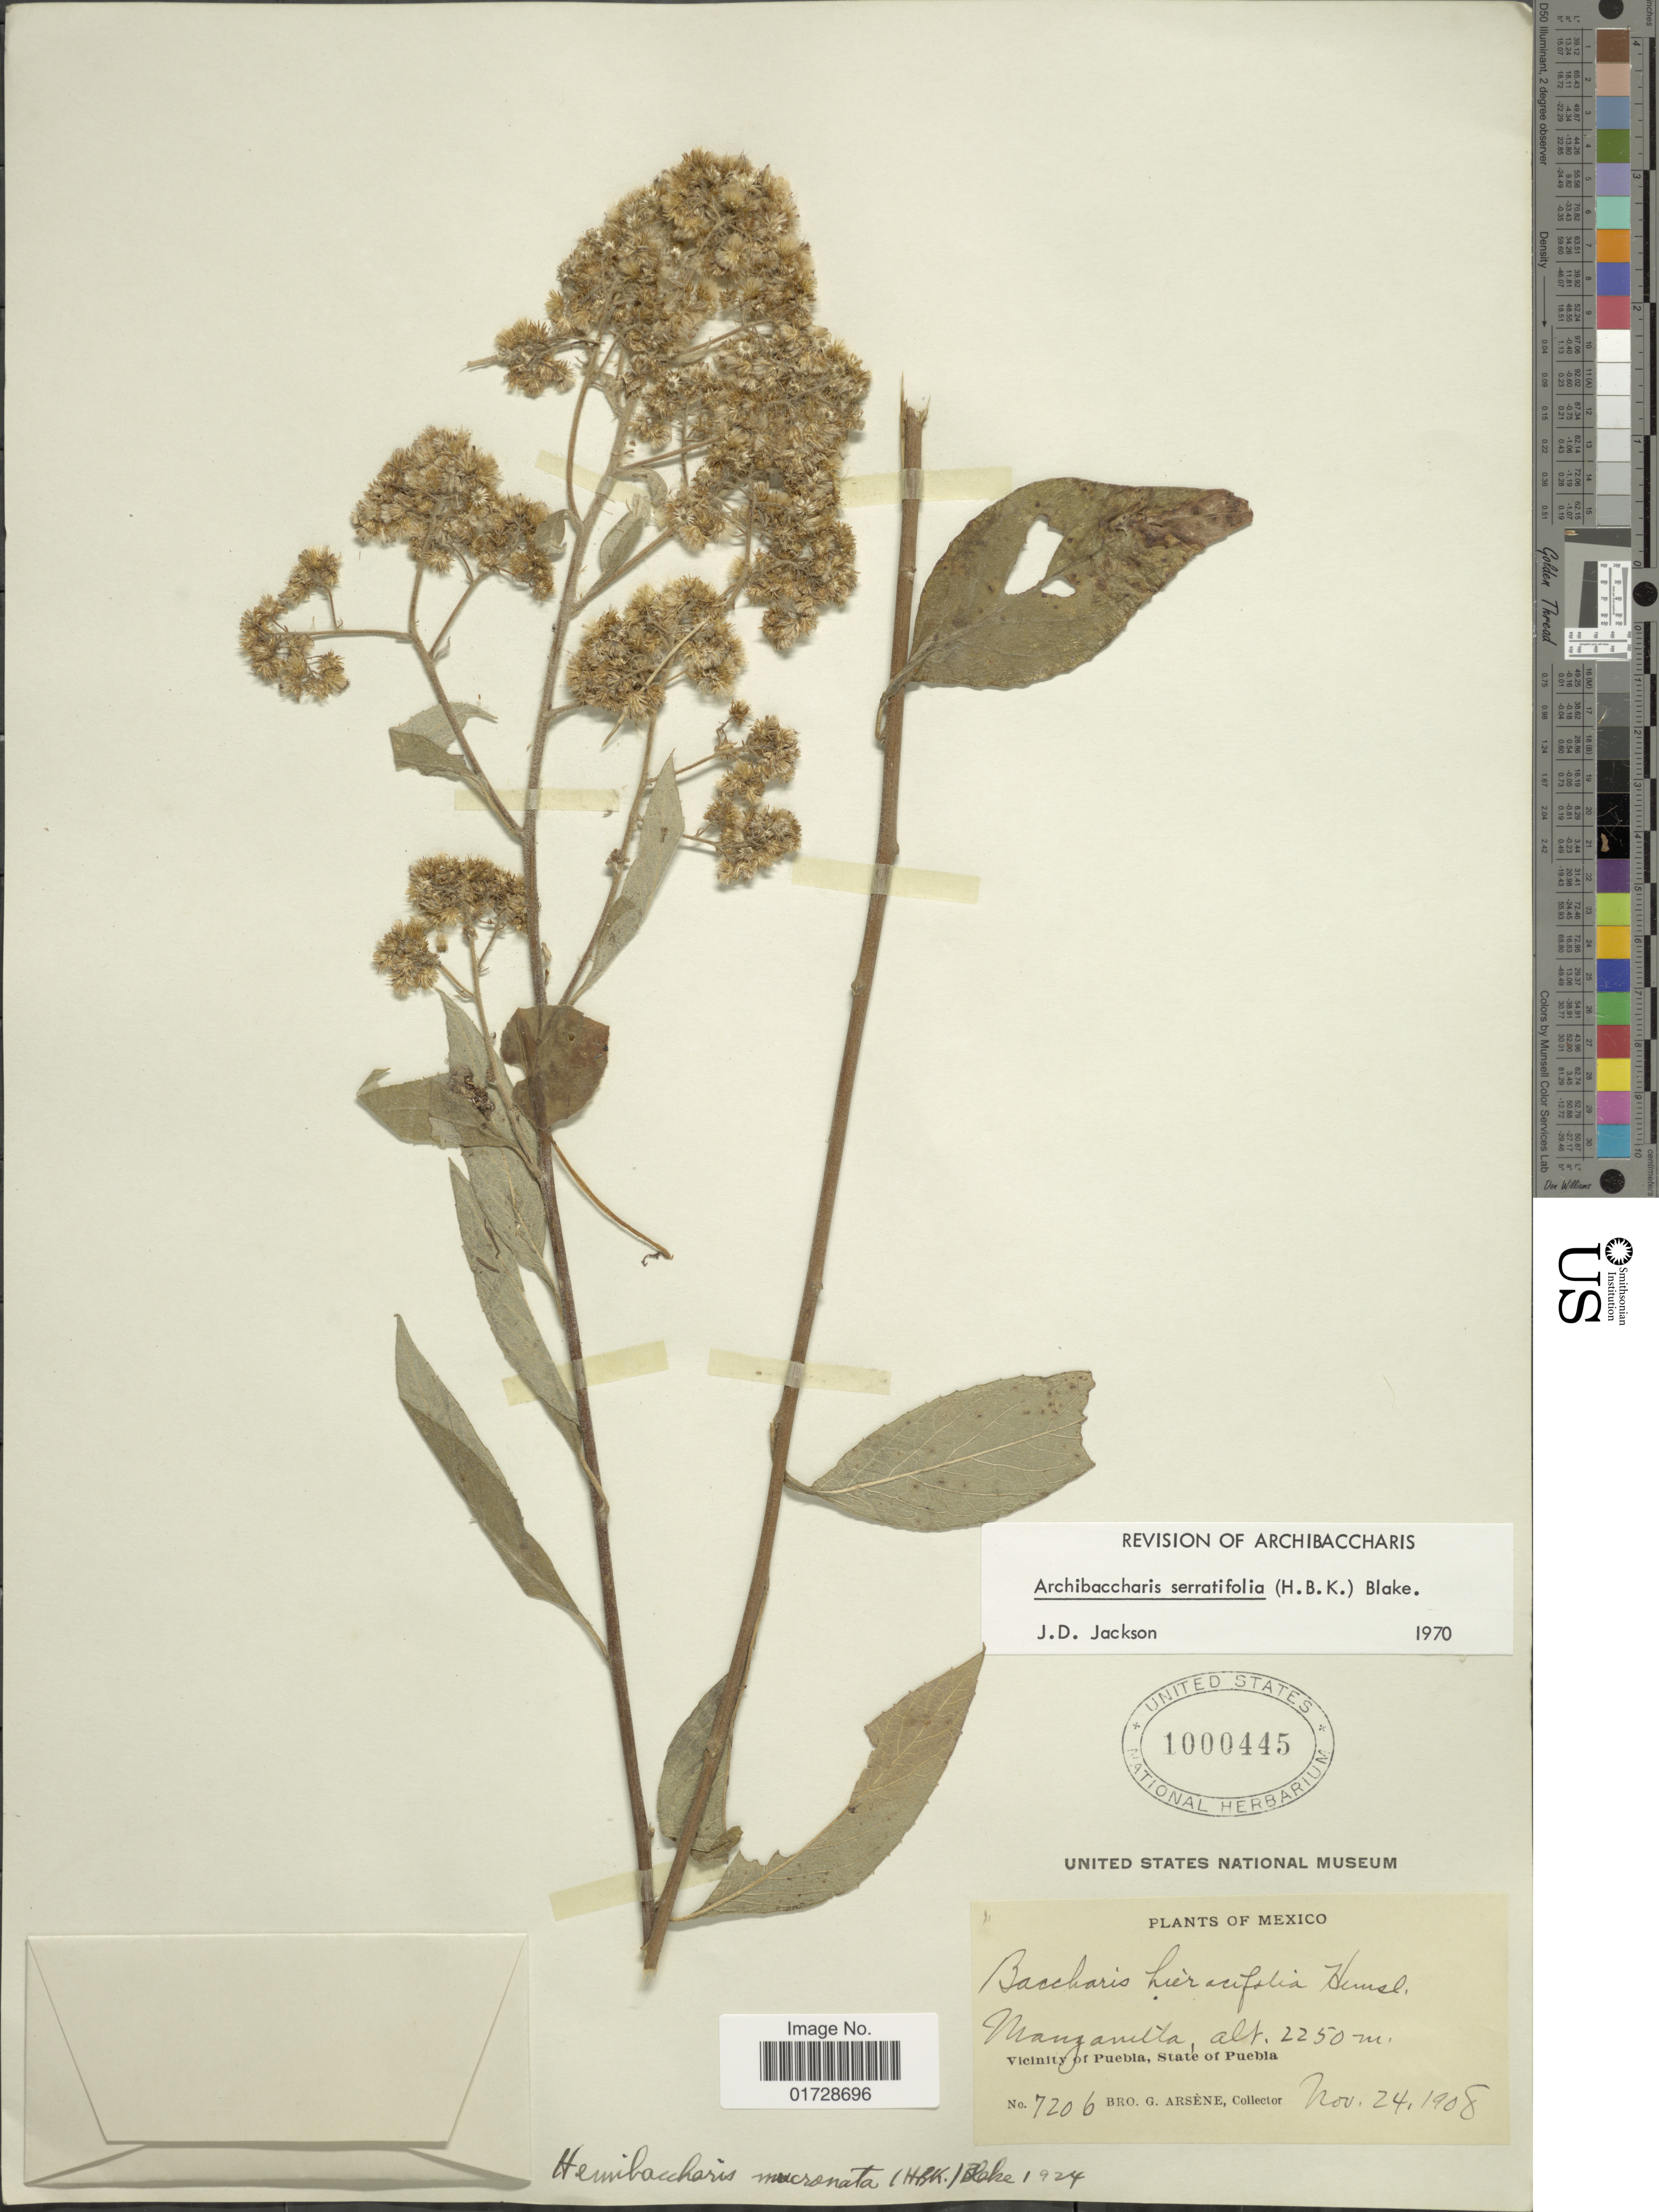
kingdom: Plantae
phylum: Tracheophyta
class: Magnoliopsida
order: Asterales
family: Asteraceae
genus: Archibaccharis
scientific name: Archibaccharis serratifolia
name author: (Kunth) S.F. Blake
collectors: Bro. G. Arsène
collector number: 7206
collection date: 1908-11-24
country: Mexico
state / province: Puebla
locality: Manzanilla, Vicinity of Puebla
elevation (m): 2250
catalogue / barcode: US 1000445